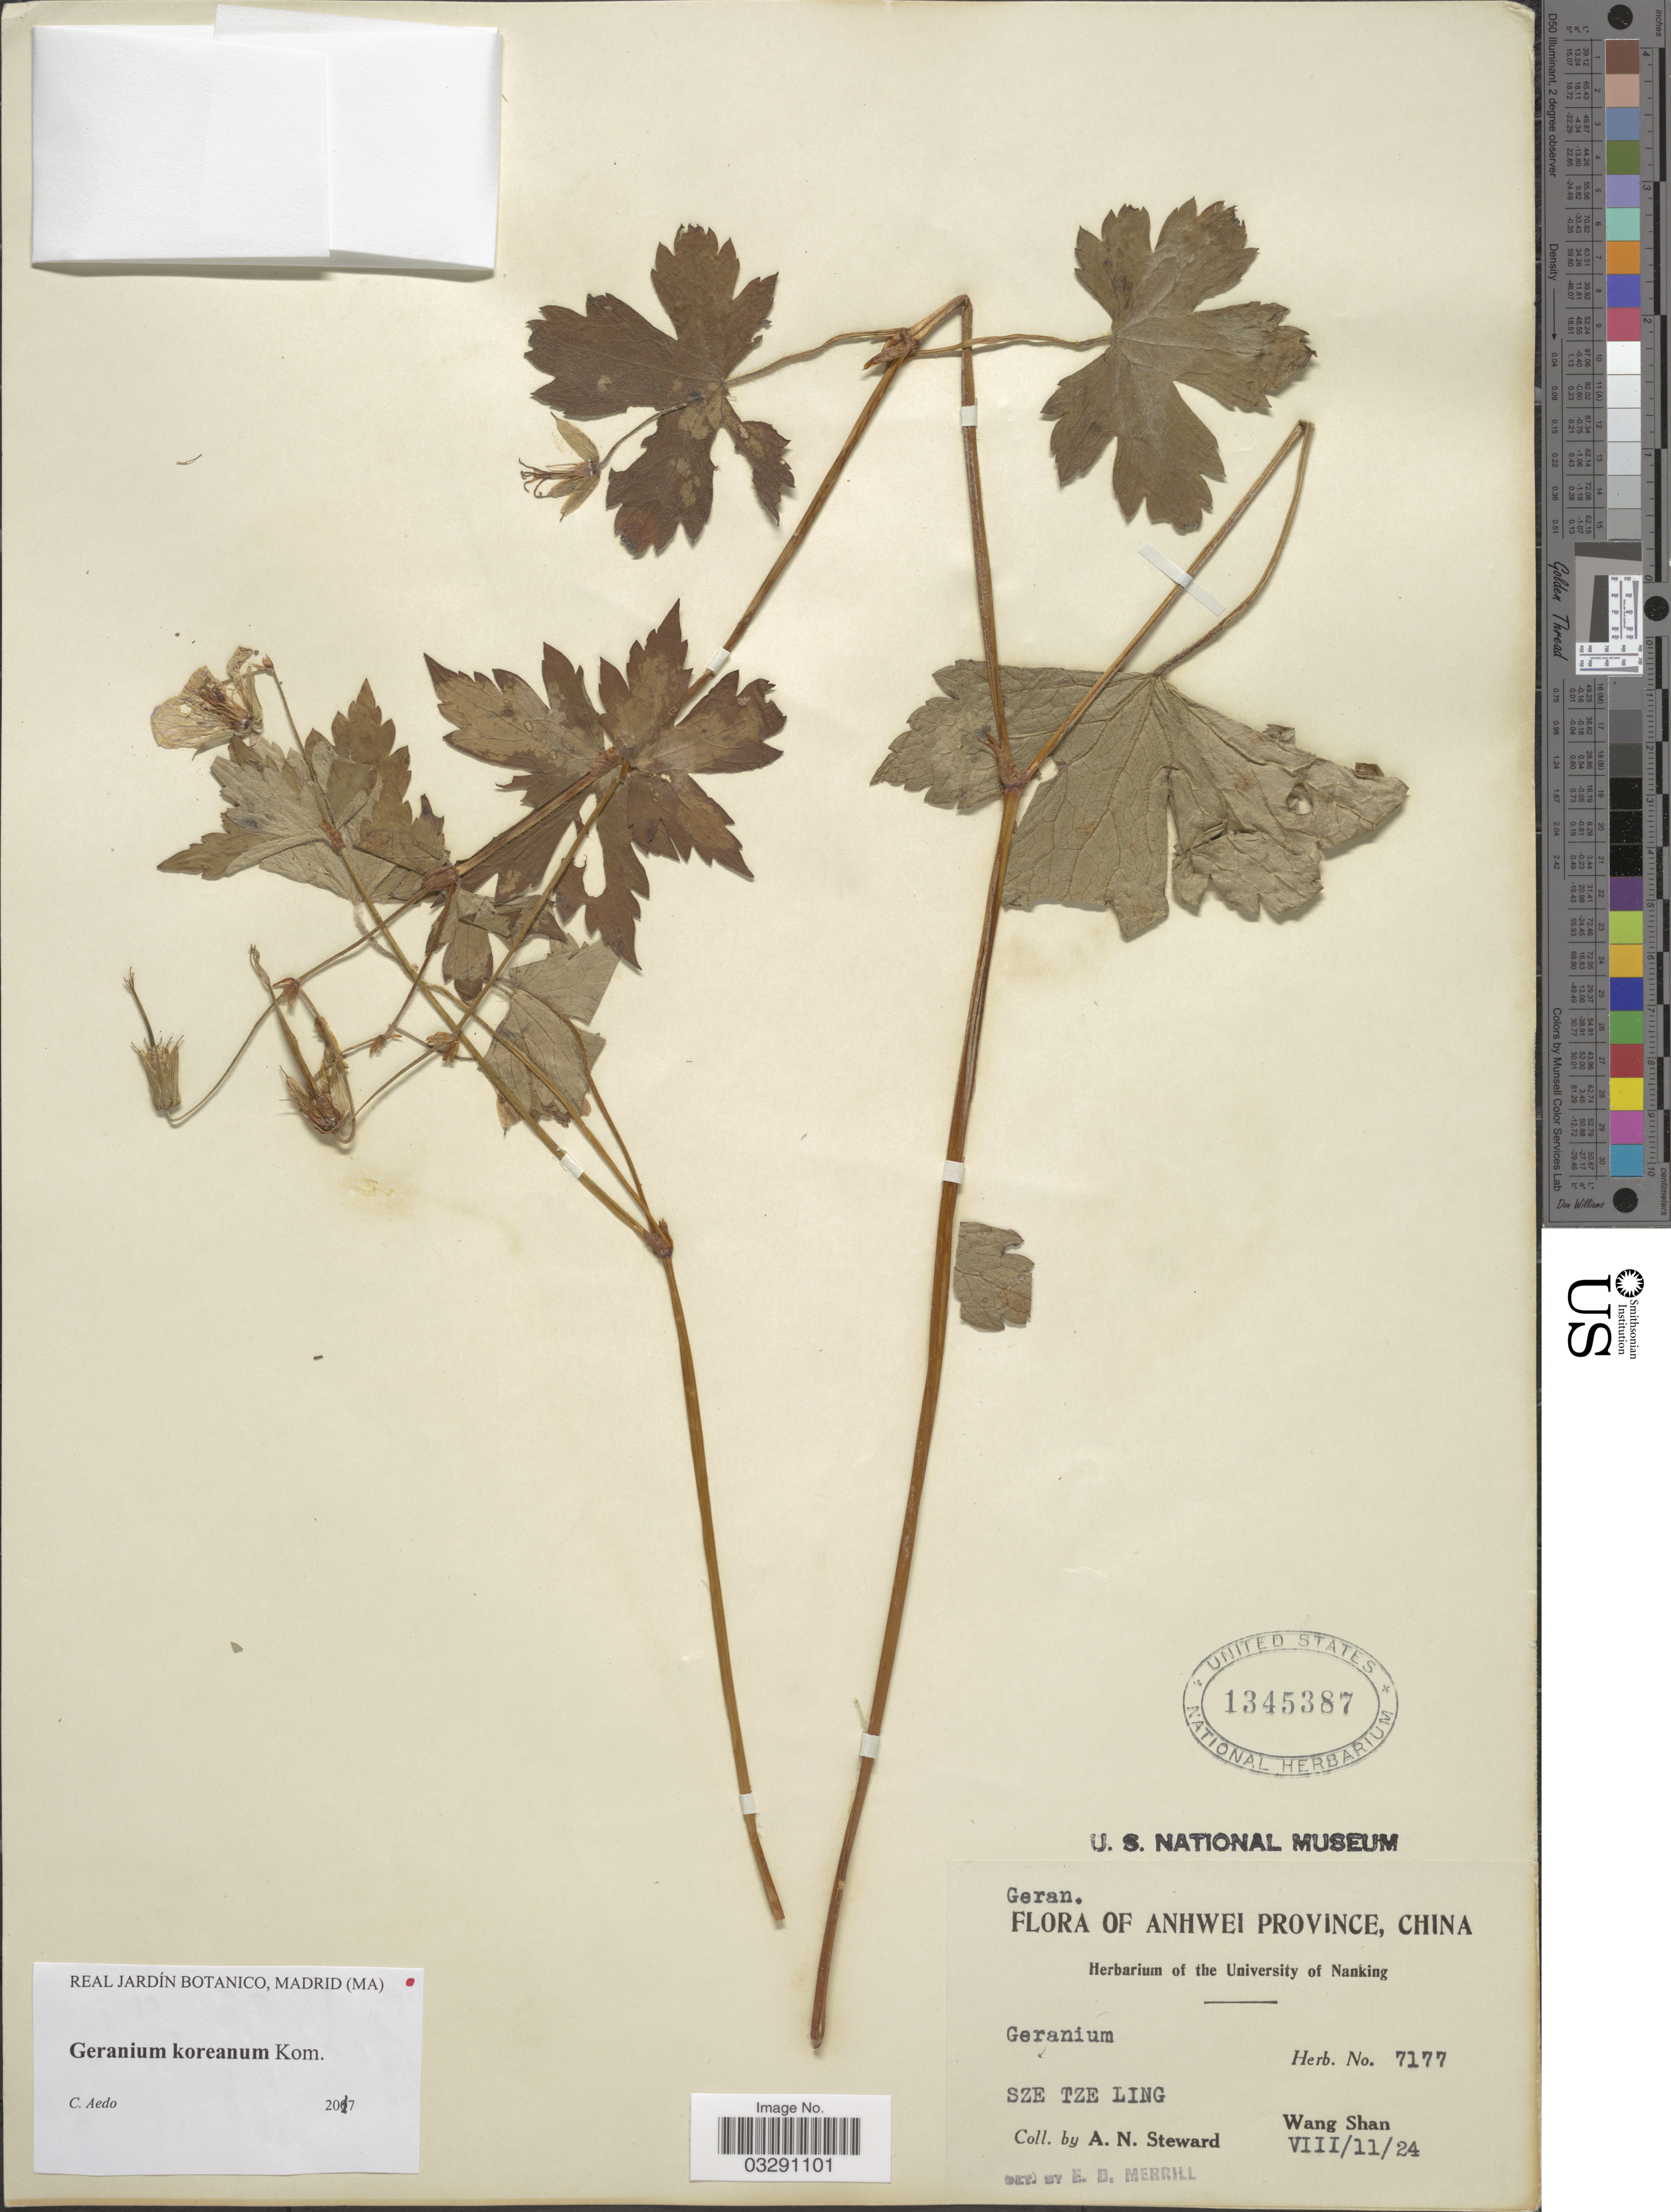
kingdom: Plantae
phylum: Tracheophyta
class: Magnoliopsida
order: Geraniales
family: Geraniaceae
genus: Geranium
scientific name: Geranium koreanum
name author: Kom.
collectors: A. N. Steward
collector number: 7177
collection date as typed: Transcribed d/m/y: 11/8/24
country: China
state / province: Anhui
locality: Anhwei Province. Sze Tze Ling. Wang Shan.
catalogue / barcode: US 1345387